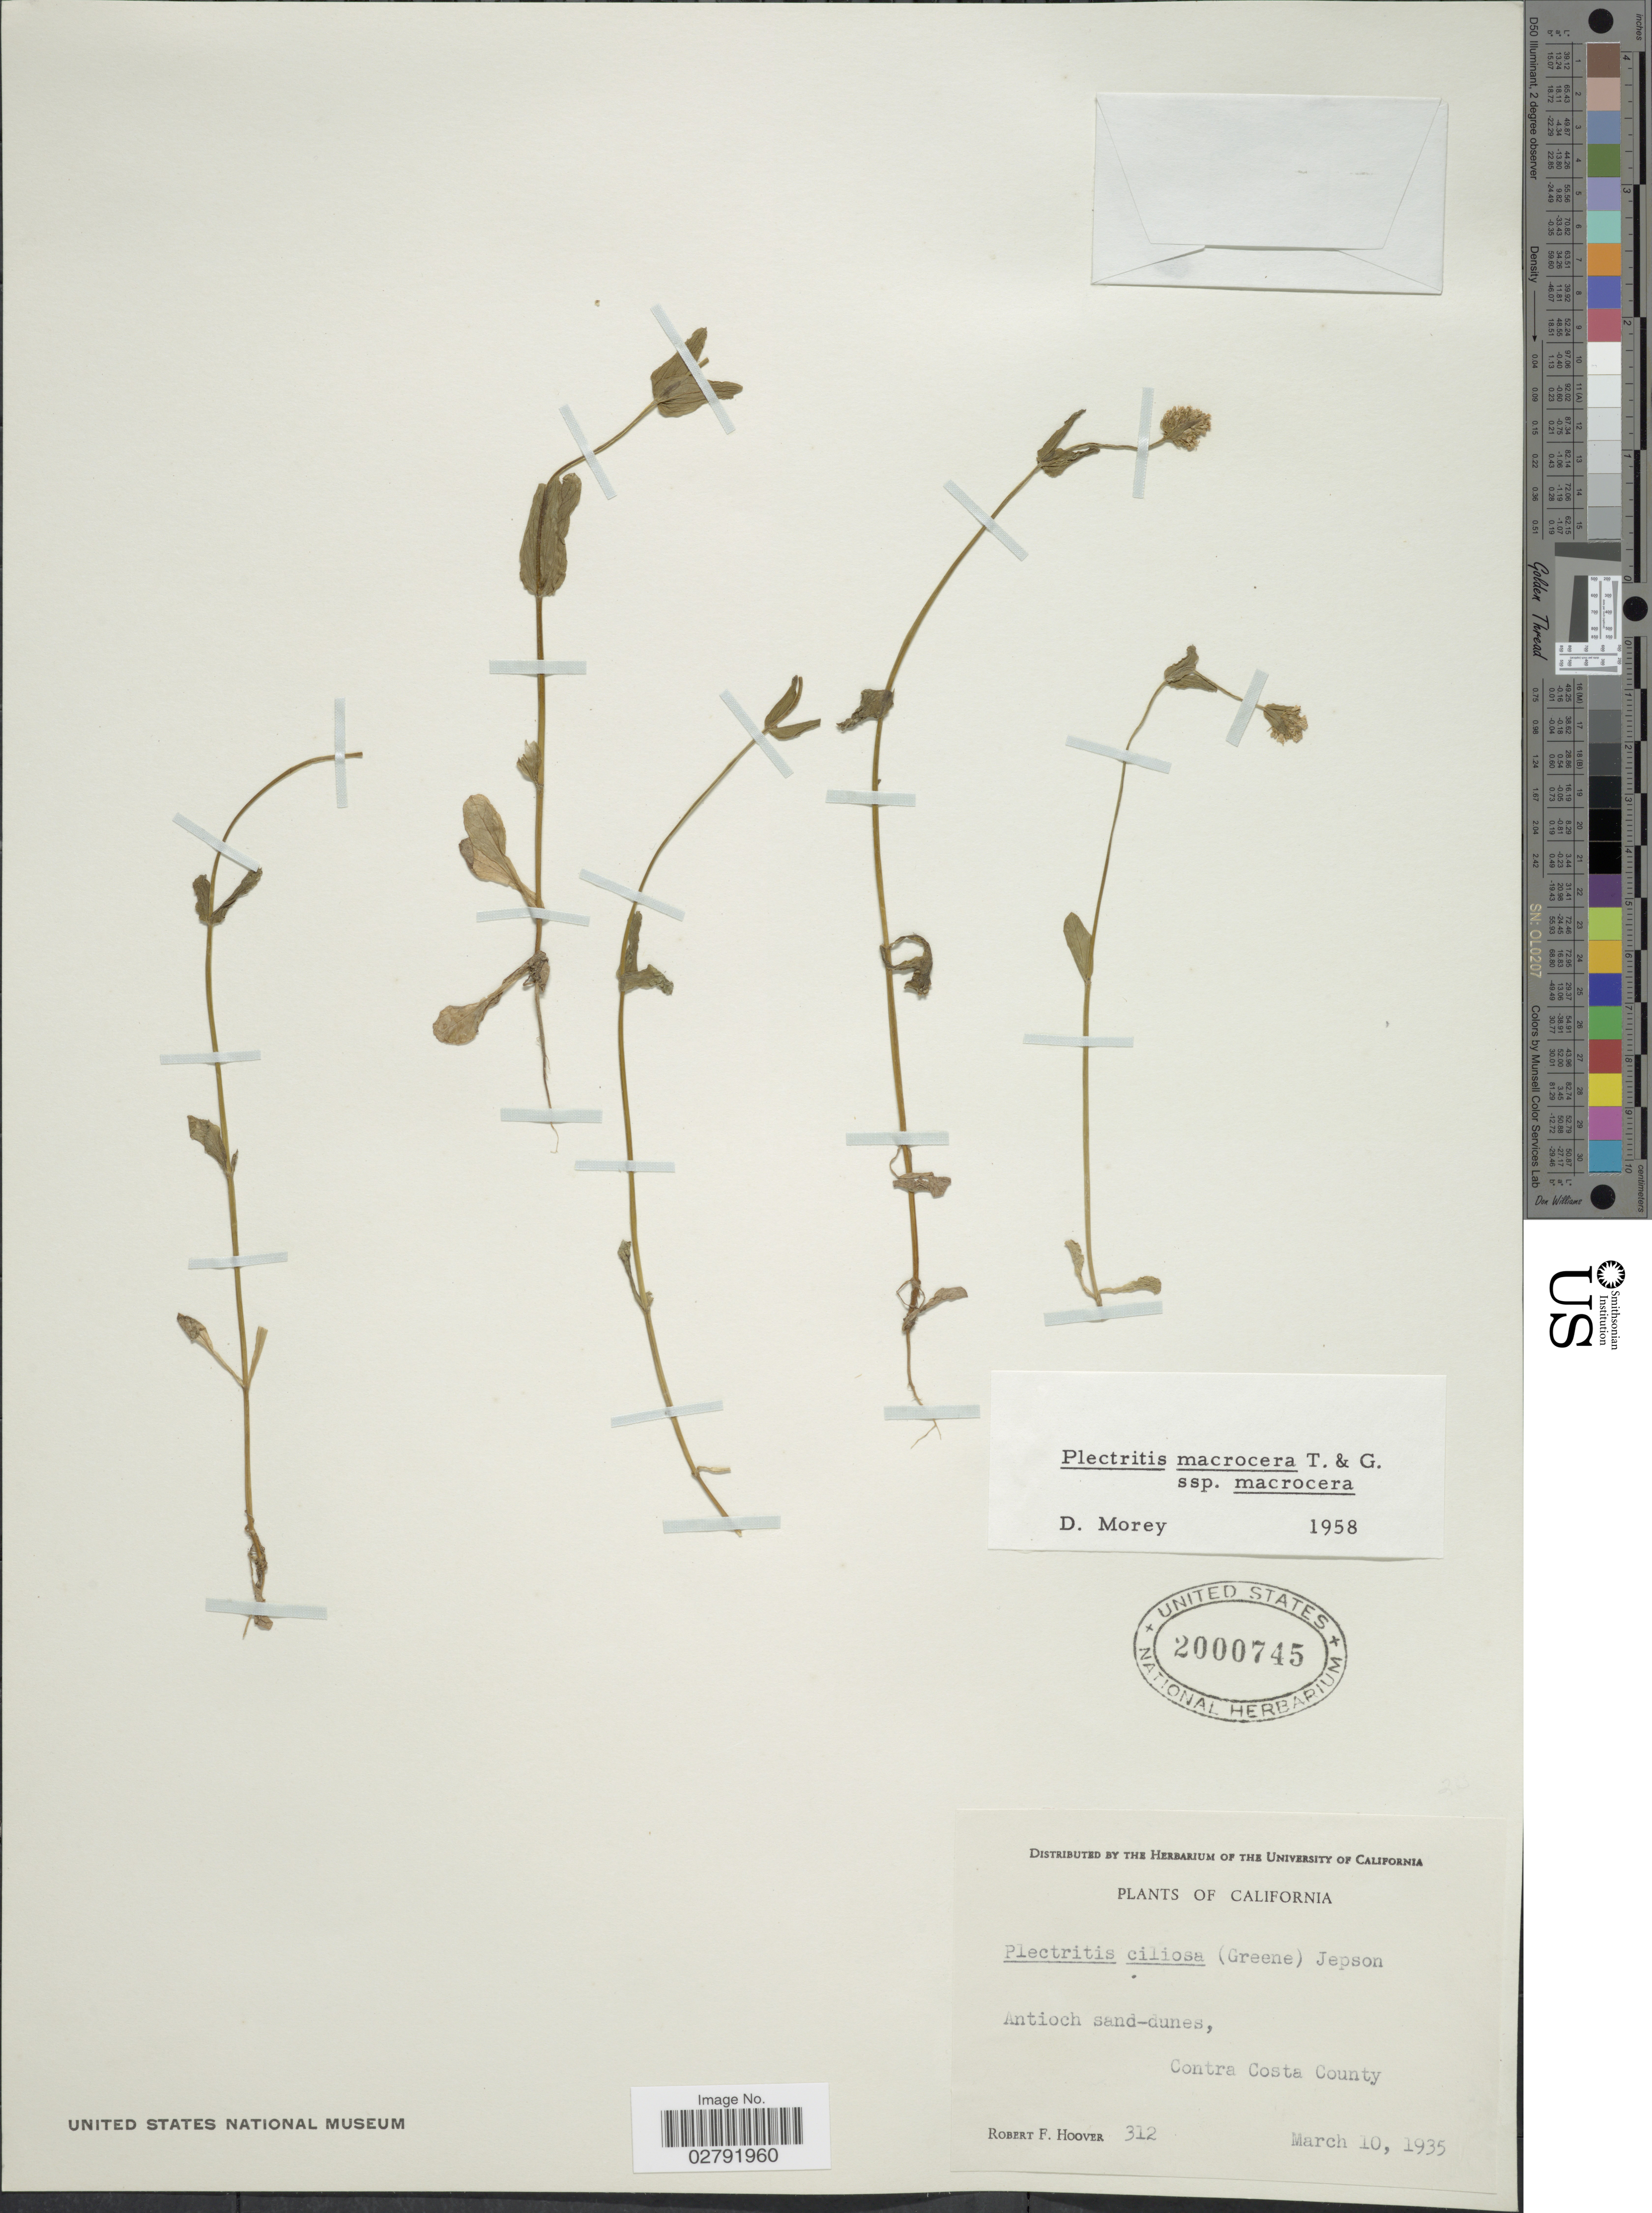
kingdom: Plantae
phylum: Tracheophyta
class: Magnoliopsida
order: Dipsacales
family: Caprifoliaceae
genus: Plectritis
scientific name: Plectritis macrocera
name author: Torr. & A. Gray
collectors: R. F. Hoover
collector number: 312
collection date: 1935-03-10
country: United States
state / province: California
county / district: Contra Costa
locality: Antioch sand-dunes, Contra Costa County.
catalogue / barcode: US 2000745